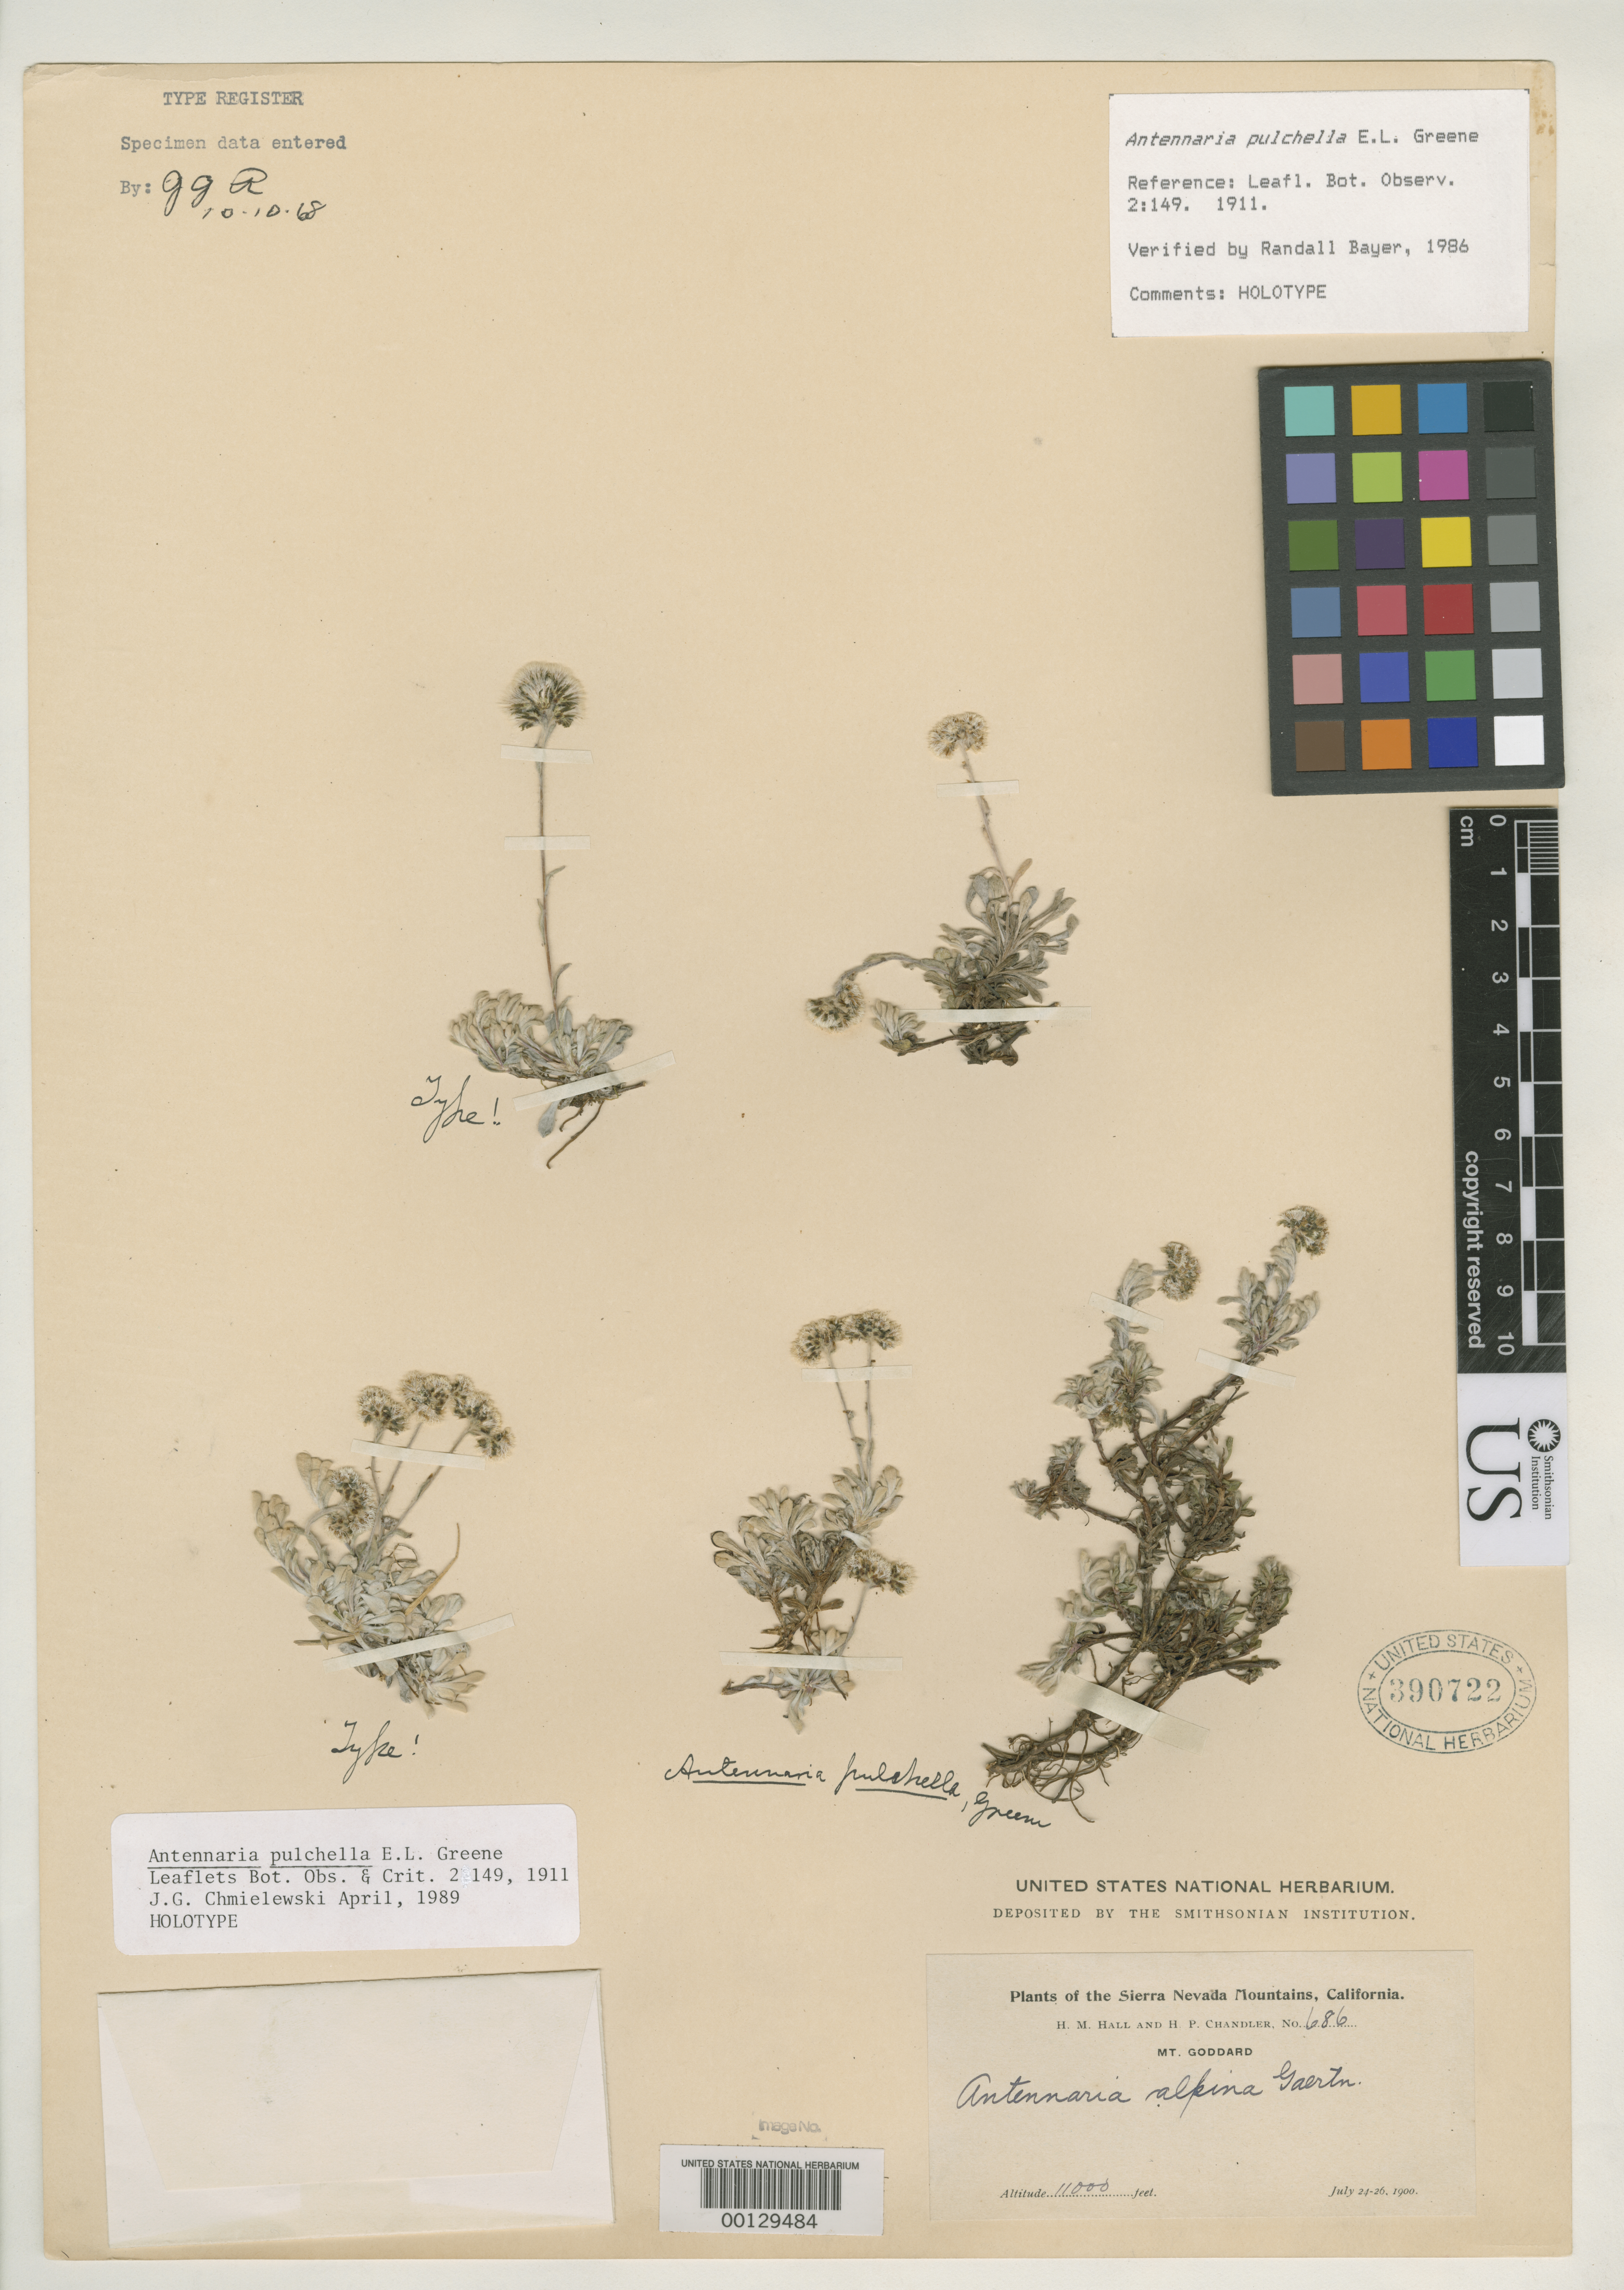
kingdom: Plantae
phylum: Tracheophyta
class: Magnoliopsida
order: Asterales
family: Asteraceae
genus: Antennaria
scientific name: Antennaria pulchella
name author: Greene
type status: Holotype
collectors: H. M. Hall & H. Chandler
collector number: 686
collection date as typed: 24 Jul 1900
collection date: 1900-07-24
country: United States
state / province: California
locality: Mt. Goddard.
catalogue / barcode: US 390722